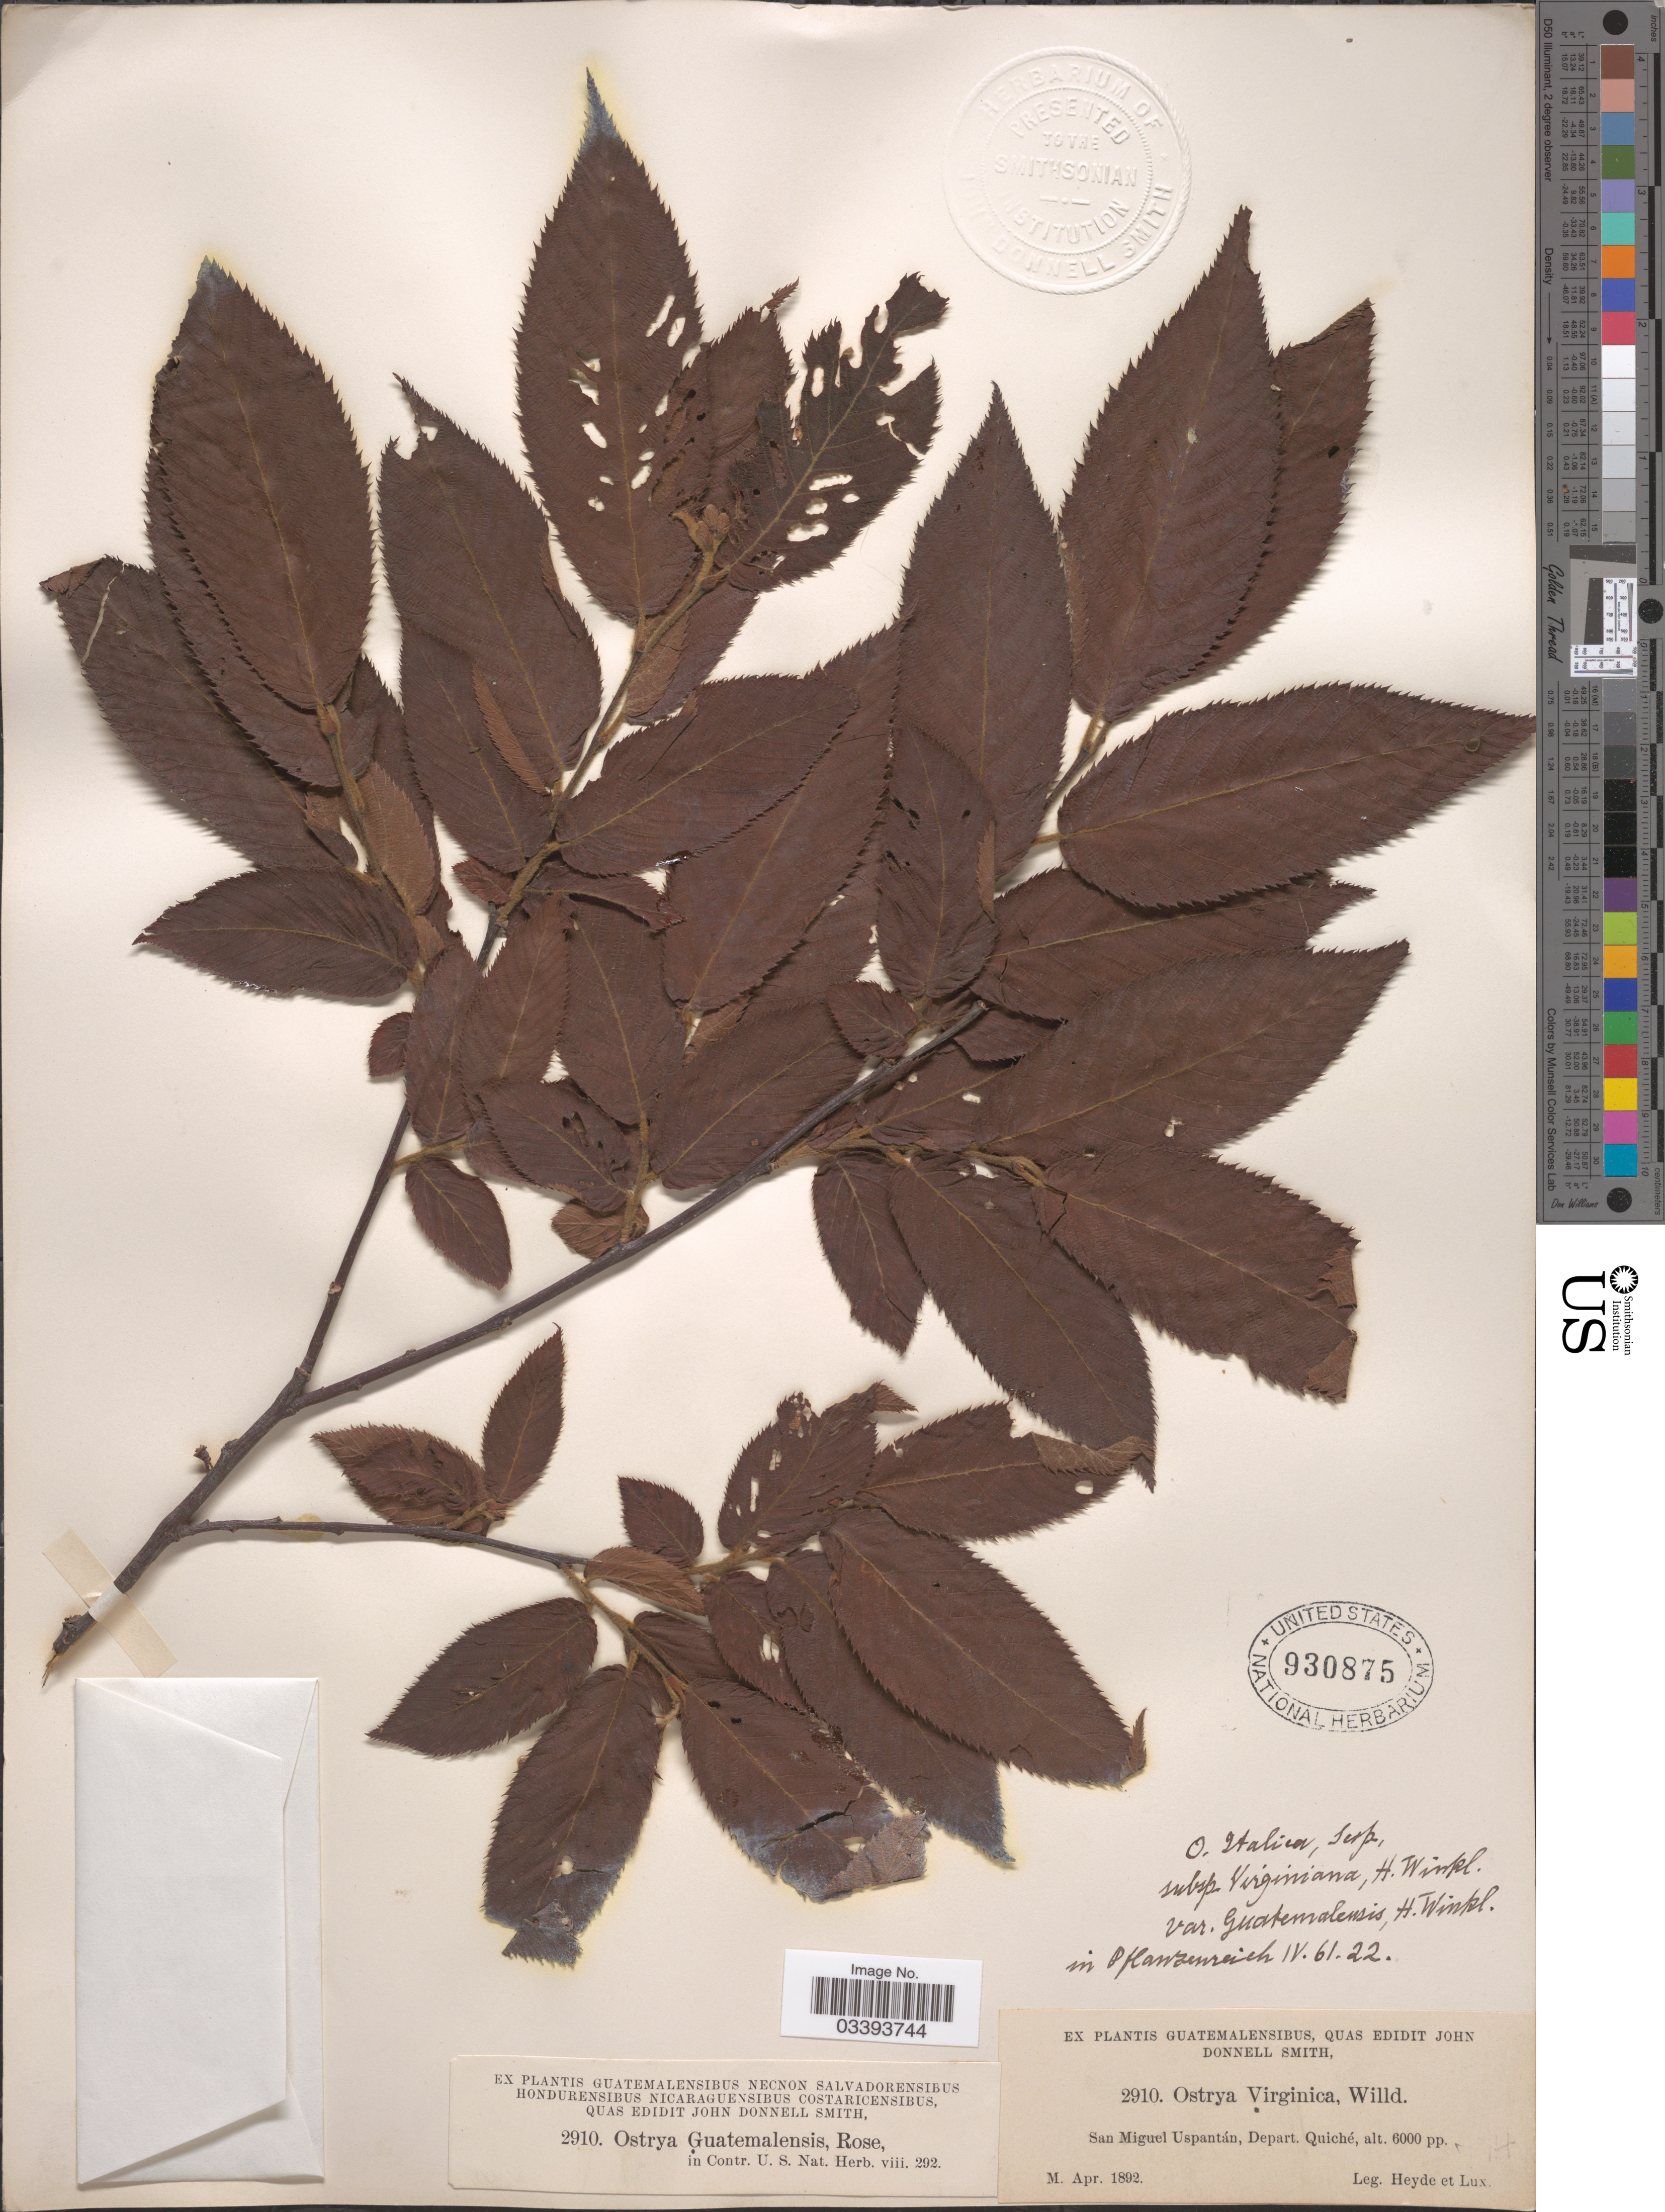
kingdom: Plantae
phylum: Tracheophyta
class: Magnoliopsida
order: Fagales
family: Betulaceae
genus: Ostrya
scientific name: Ostrya guatemalensis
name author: (H.J.P. Winkl.) Rose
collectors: Heyde & Lux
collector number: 2910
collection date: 1892-04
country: Guatemala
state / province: El Quiché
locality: San Miguel Uspantán, Depart. Quiché.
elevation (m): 1829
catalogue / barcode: US 930875